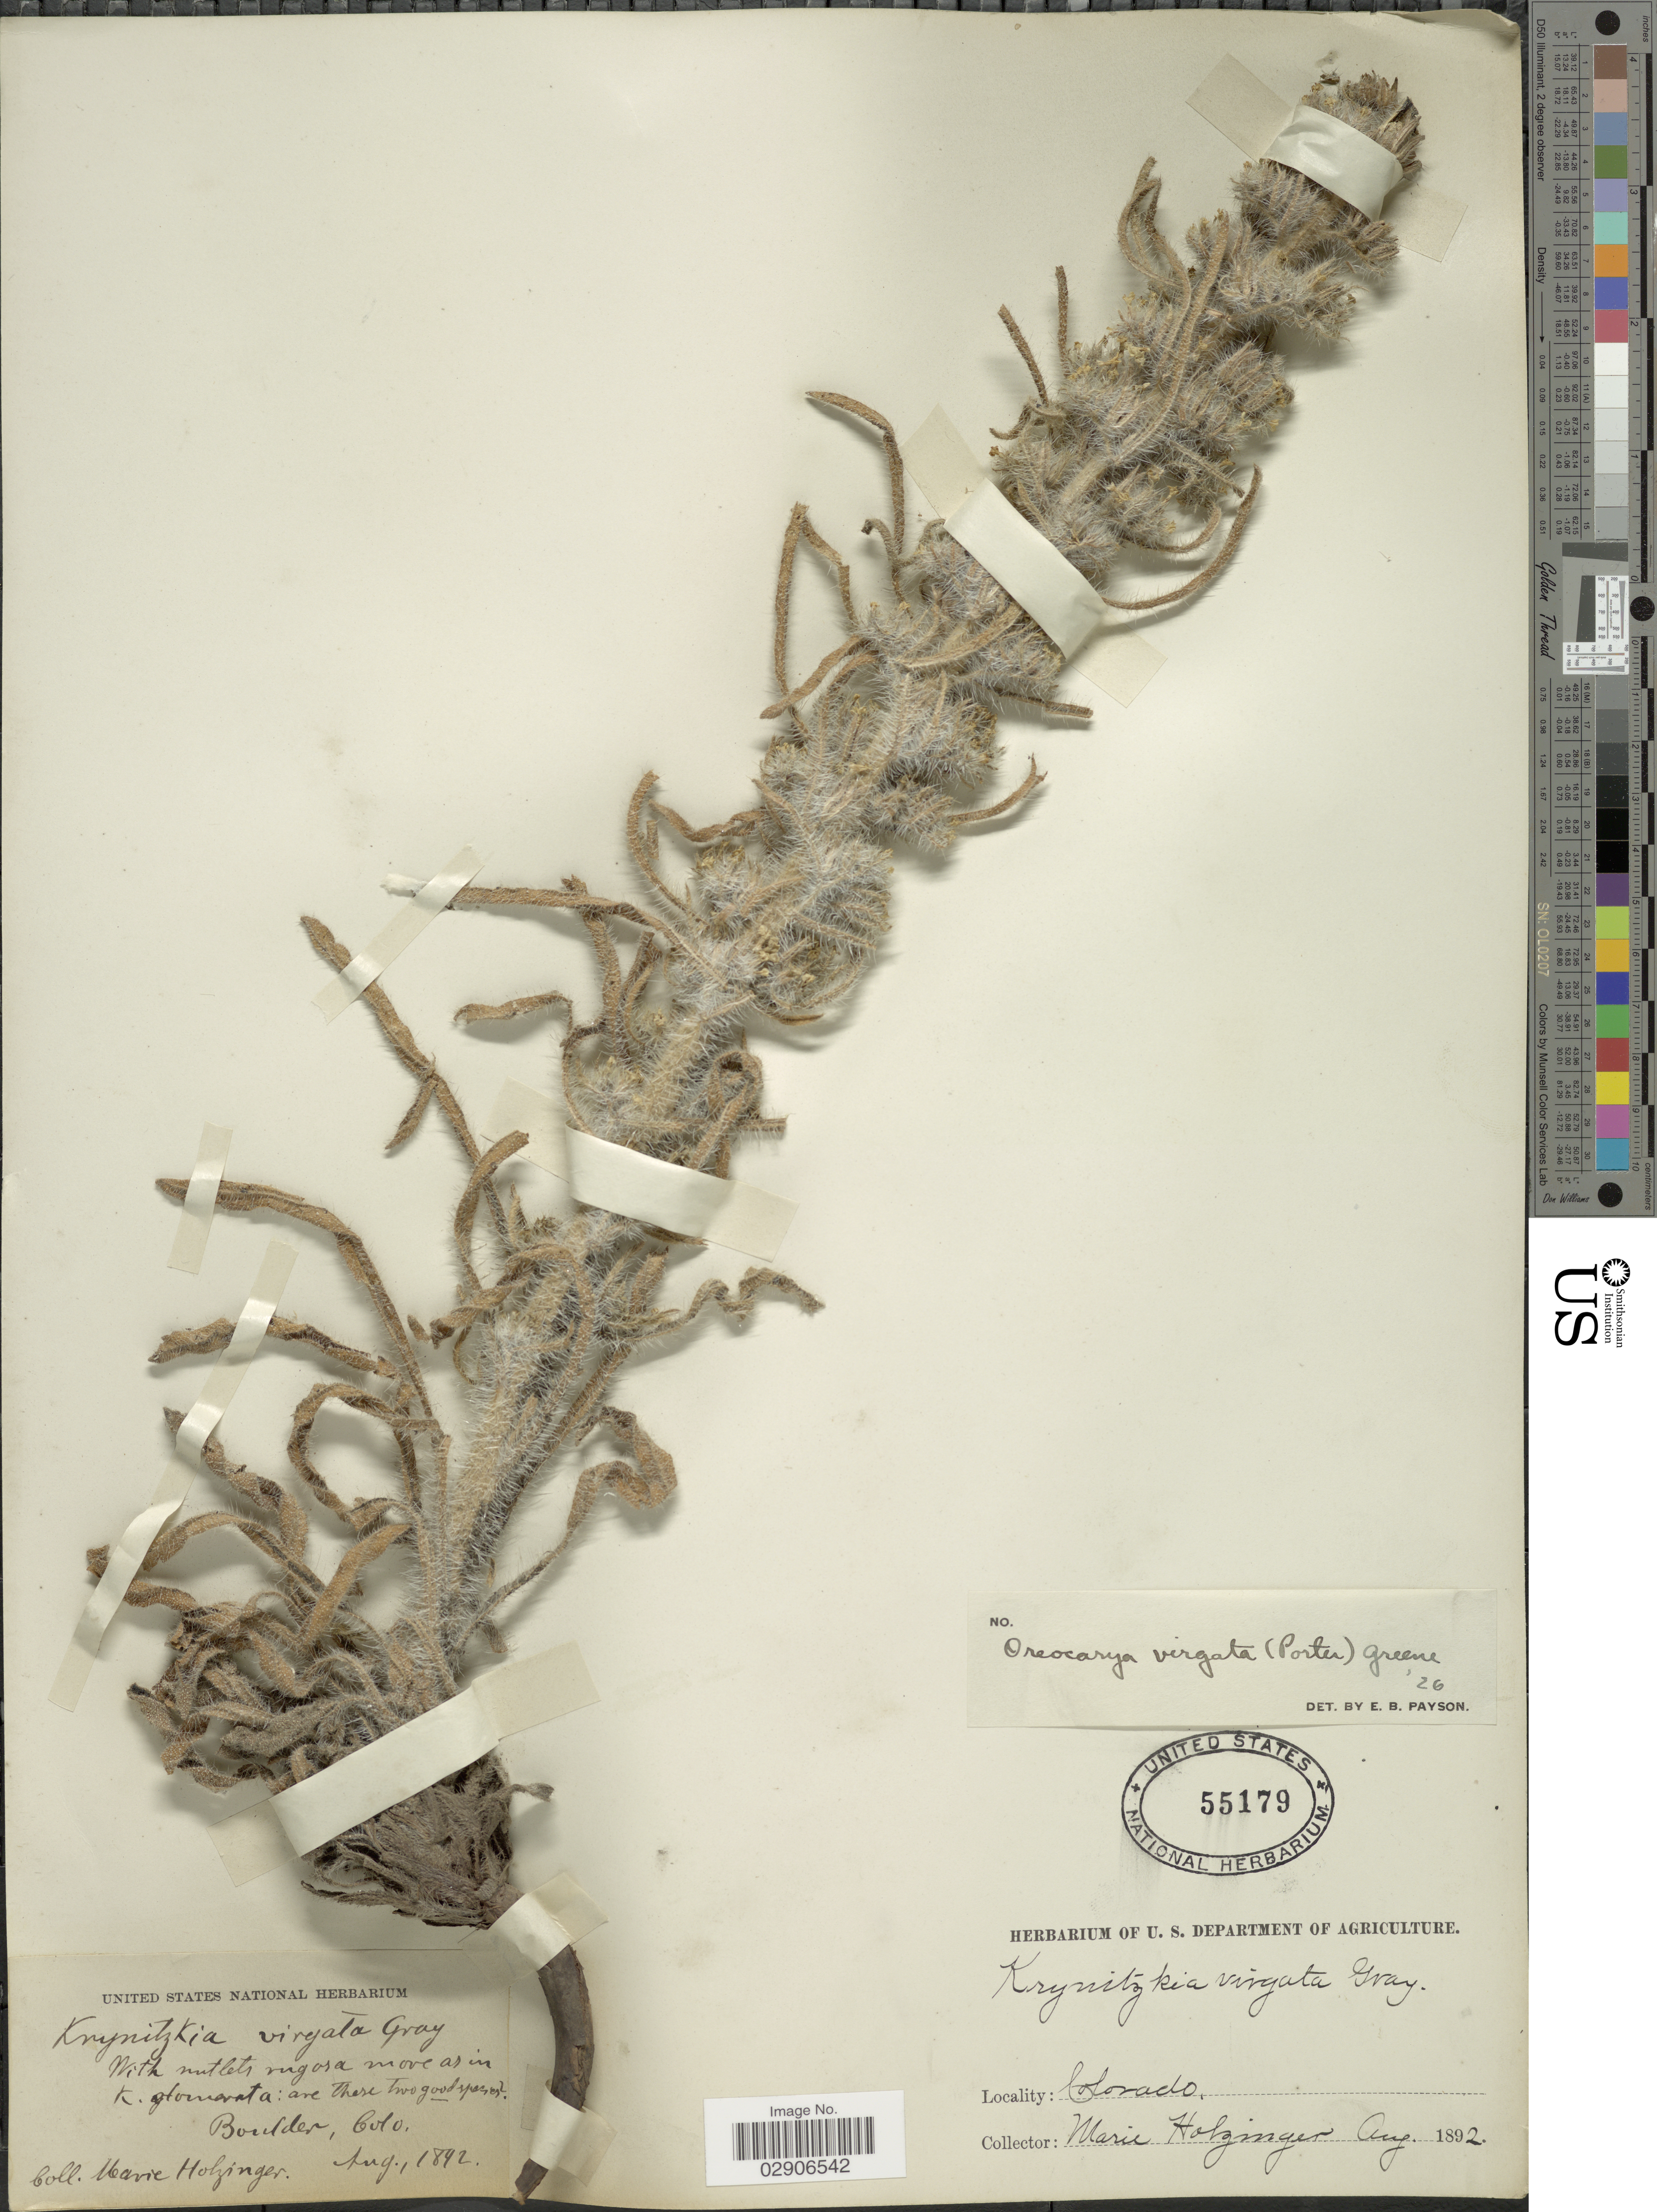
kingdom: Plantae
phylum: Tracheophyta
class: Magnoliopsida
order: Boraginales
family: Boraginaceae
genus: Oreocarya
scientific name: Oreocarya virgata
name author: (Porter) Greene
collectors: M. Holzinger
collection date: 1892-08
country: United States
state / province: Colorado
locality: Boulder, Colo.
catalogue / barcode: US 55179